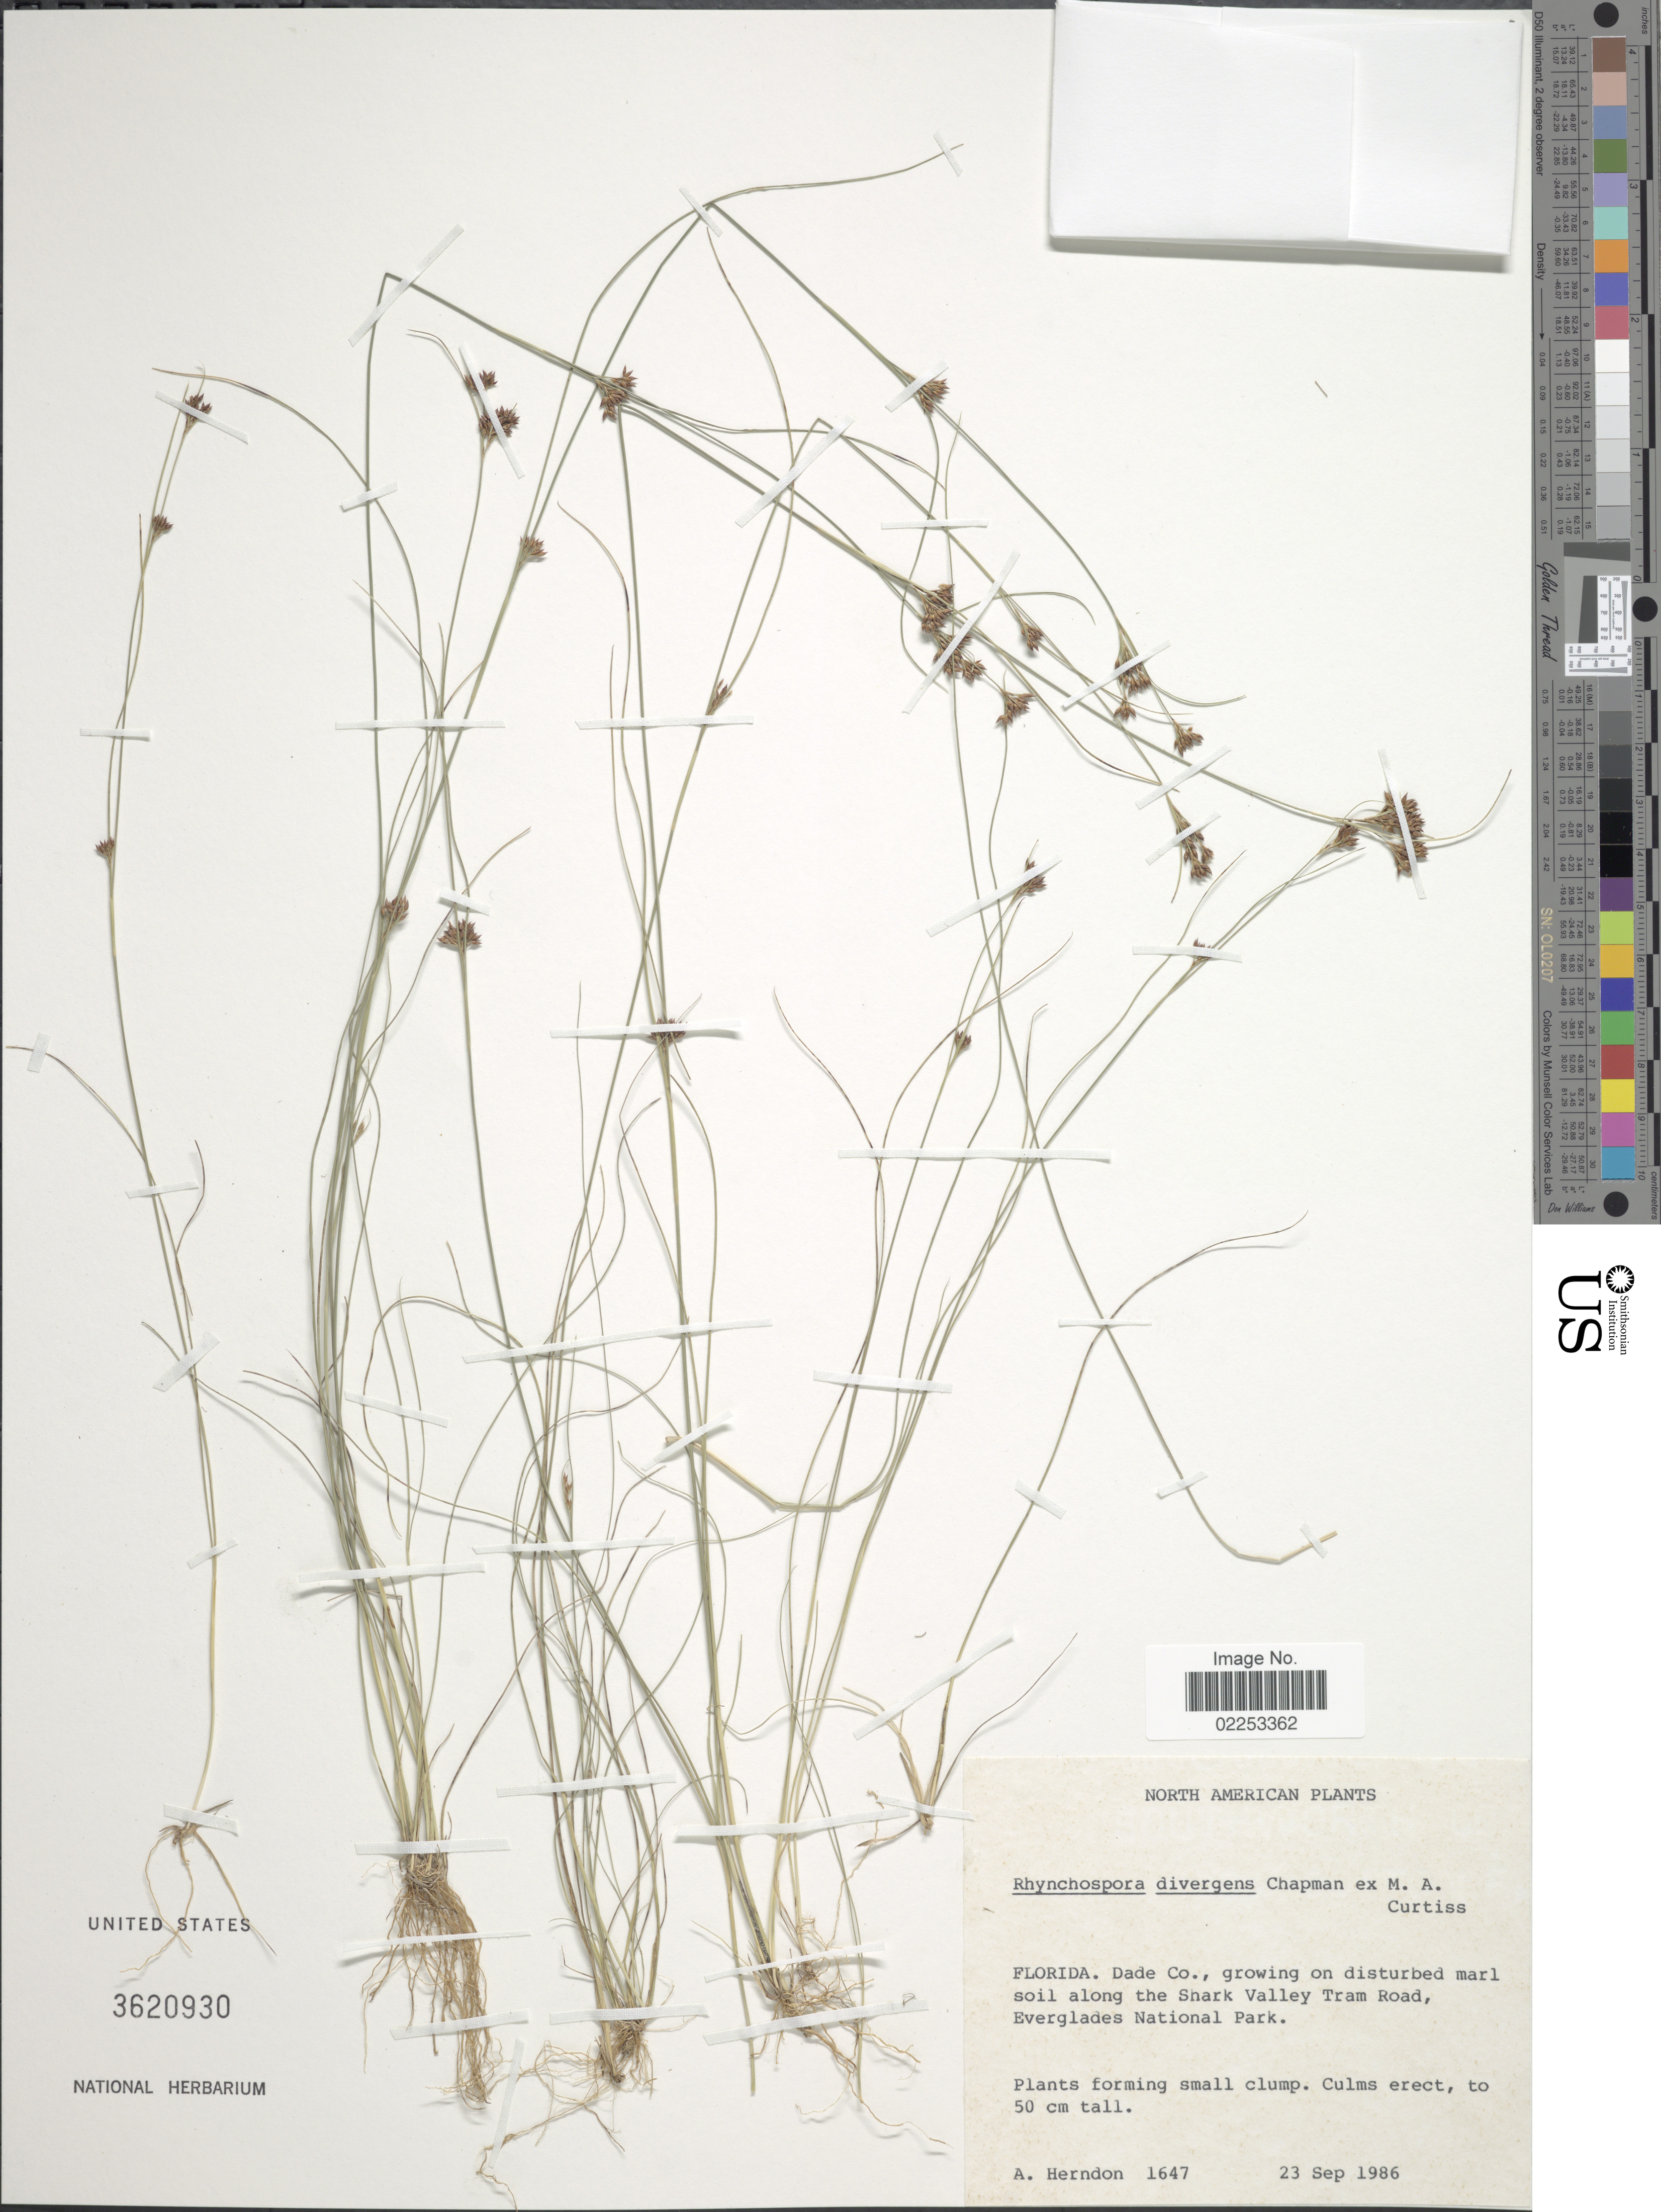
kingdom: Plantae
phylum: Tracheophyta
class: Liliopsida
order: Poales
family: Cyperaceae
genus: Rhynchospora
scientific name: Rhynchospora divergens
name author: Chapm. ex M.A. Curtis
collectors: A. Herndon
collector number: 1647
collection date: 1986-09-23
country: United States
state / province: Florida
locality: Dade Co., growing on disturbed marl soil along the Shark Valley Tram Road, Everglades National Park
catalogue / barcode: US 3620930